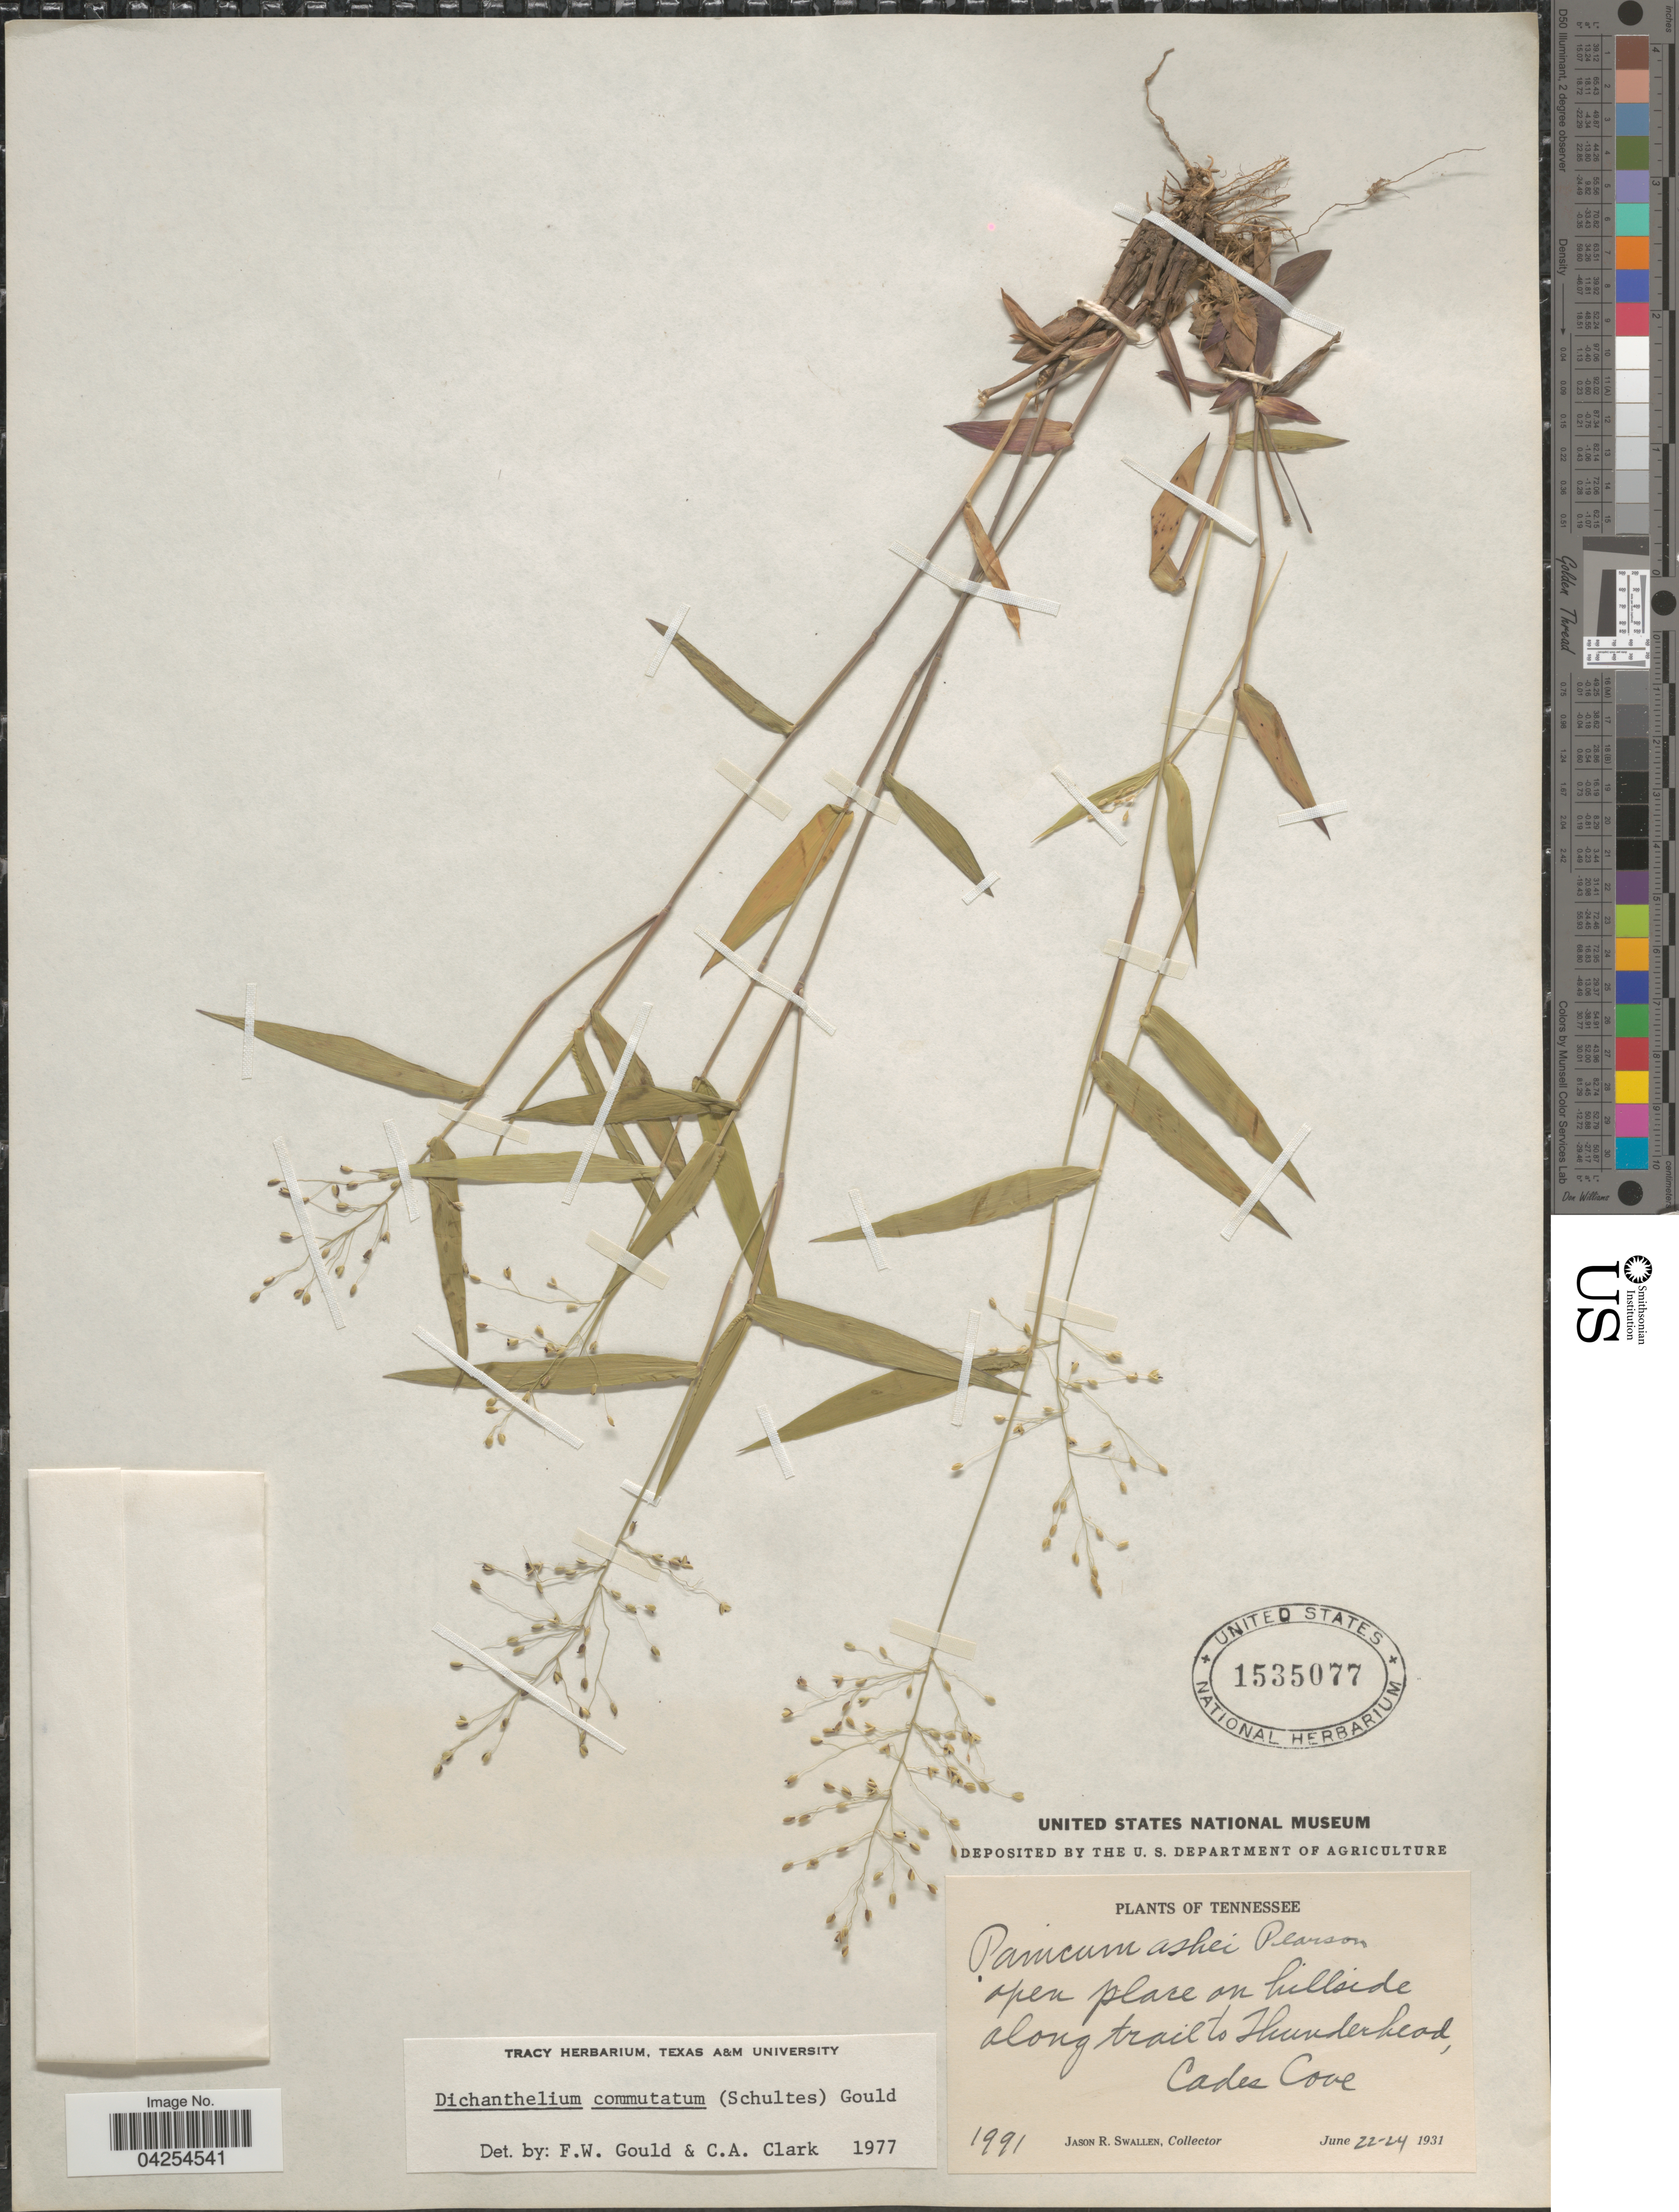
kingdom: Plantae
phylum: Tracheophyta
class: Liliopsida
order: Poales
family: Poaceae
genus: Dichanthelium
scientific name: Dichanthelium commutatum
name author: (Schult.) Gould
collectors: J. R. Swallen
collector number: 1991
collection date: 1931-06-22/1931-06-24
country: United States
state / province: Tennessee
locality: Open place on hillside along trail to Thunderhead, Cades Cove.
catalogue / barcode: US 1535077